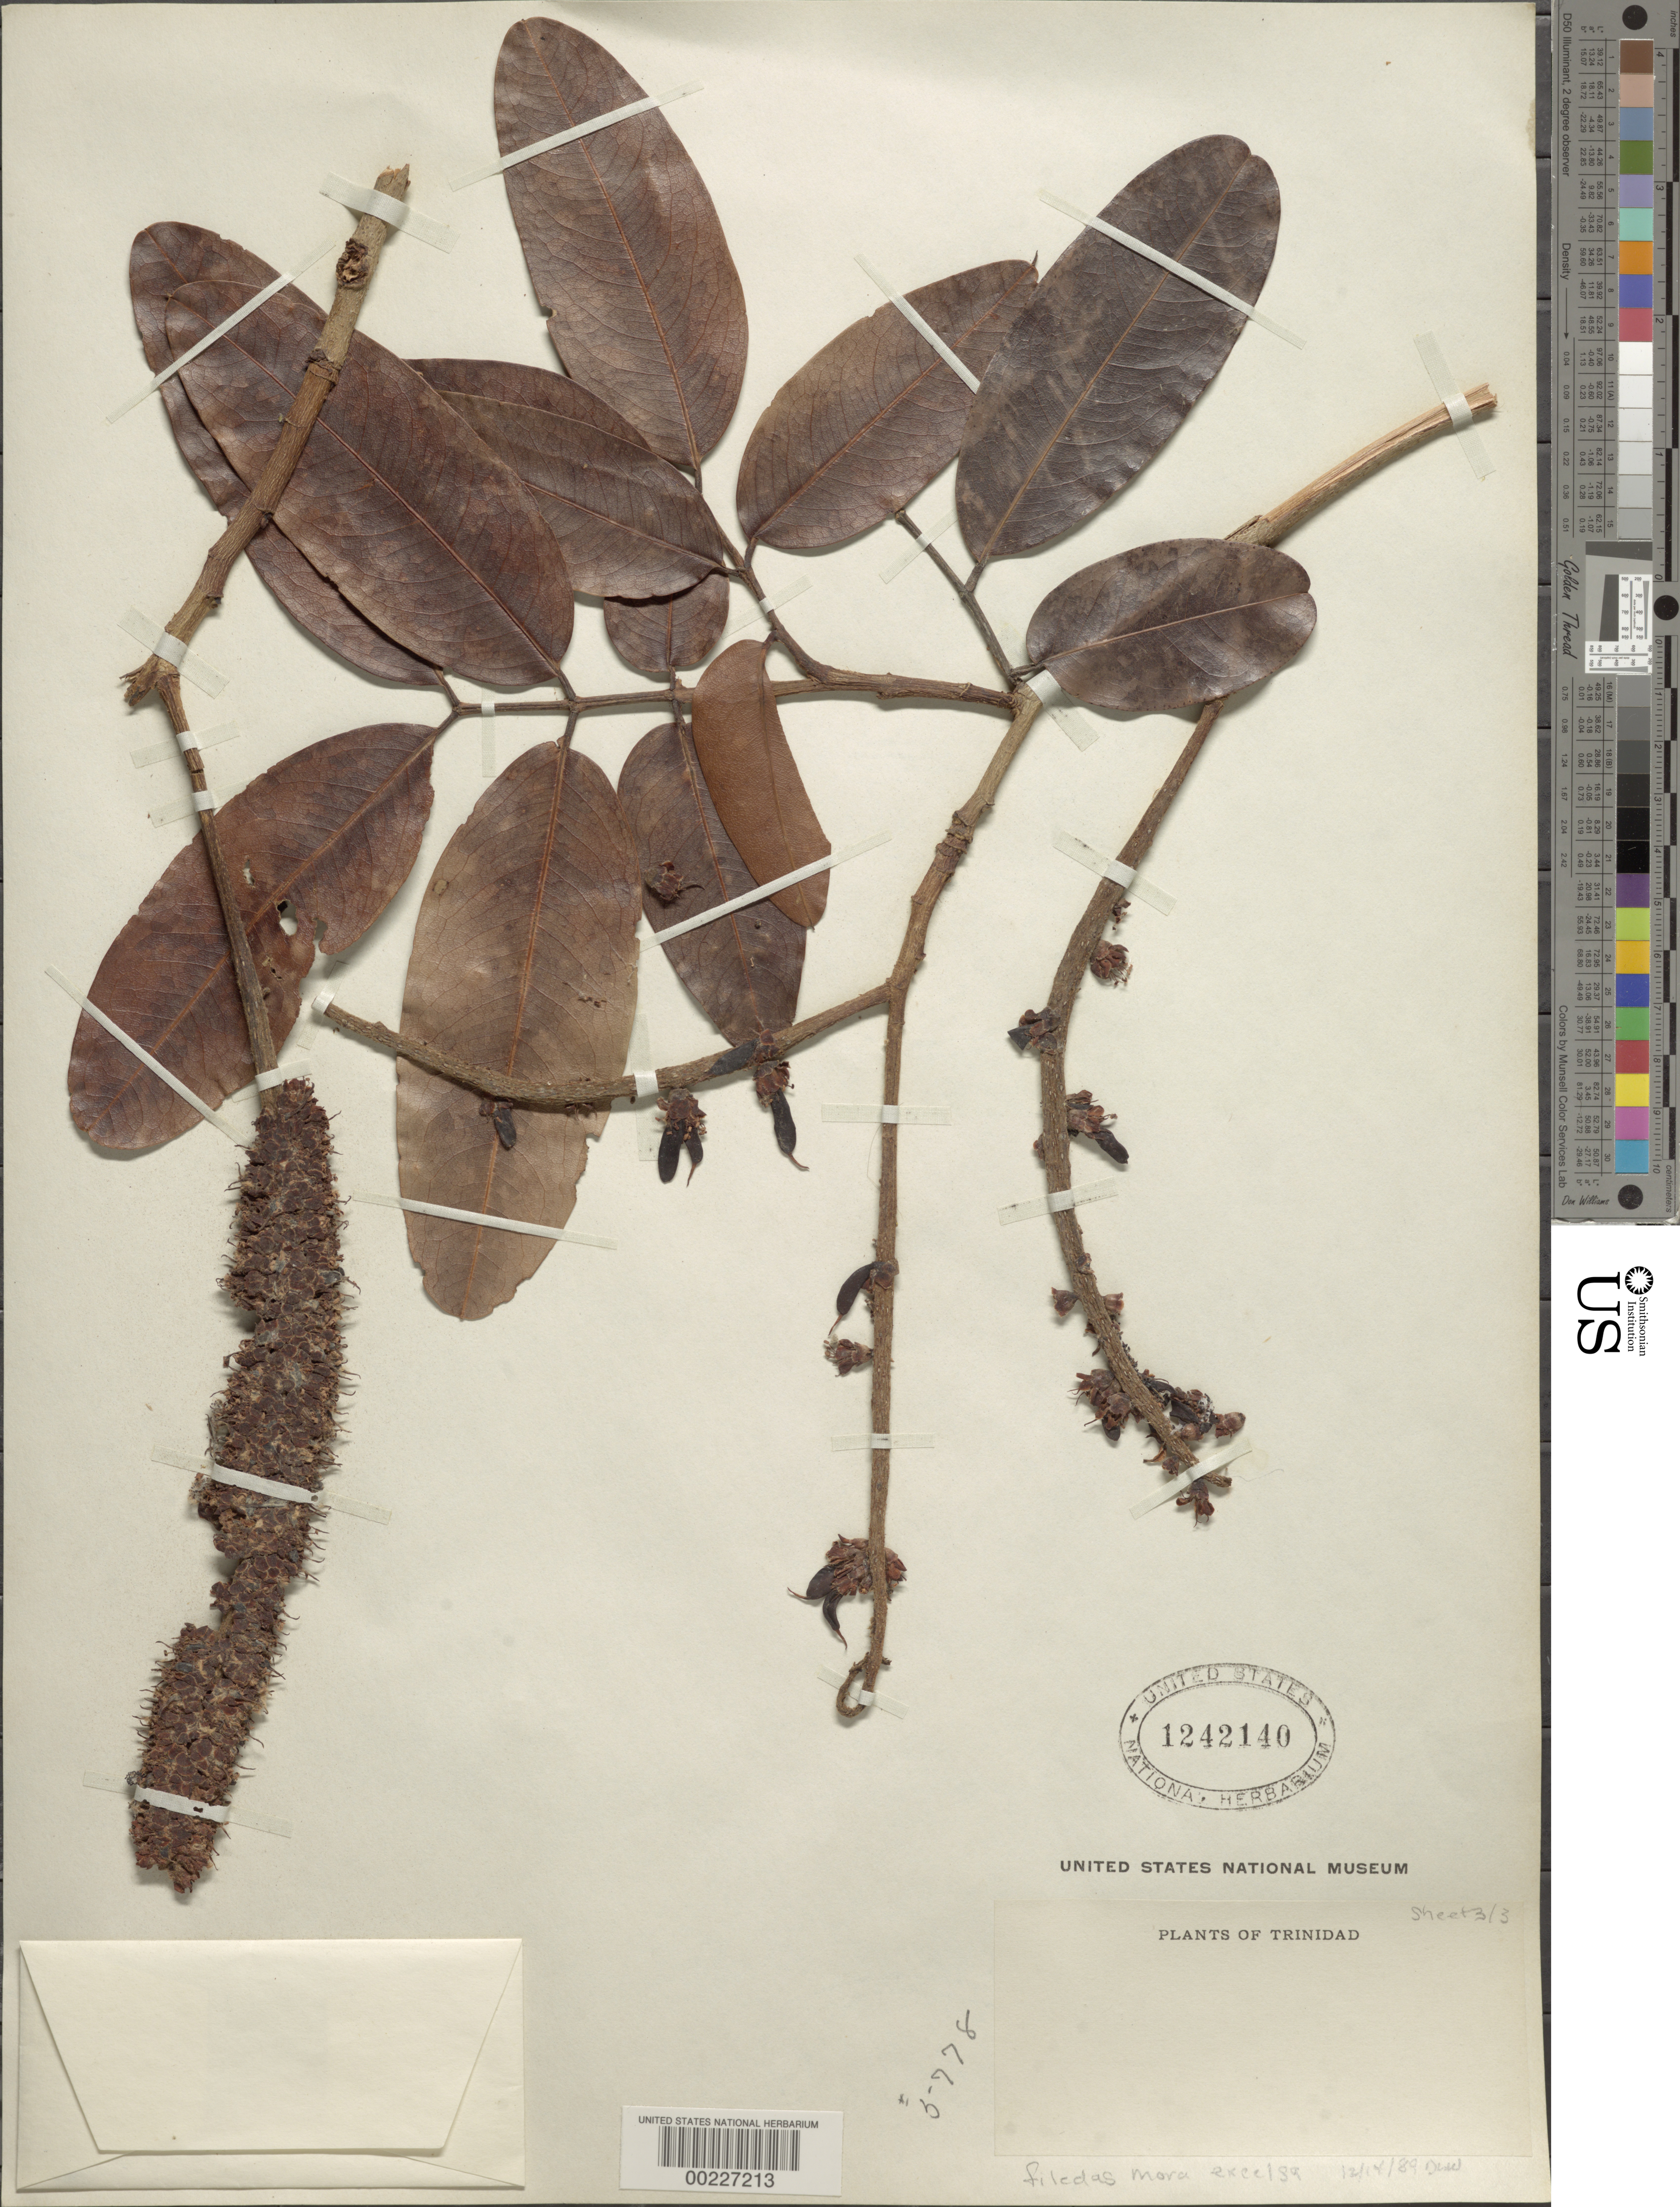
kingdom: Plantae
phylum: Tracheophyta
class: Magnoliopsida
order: Fabales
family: Fabaceae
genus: Mora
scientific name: Mora excelsa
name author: Benth.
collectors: W. E. Broadway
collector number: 5778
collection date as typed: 15 Sep 1925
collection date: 1925-09-15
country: Trinidad and Tobago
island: Trinidad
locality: Botanic garden at st. ann's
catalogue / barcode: US 1242140